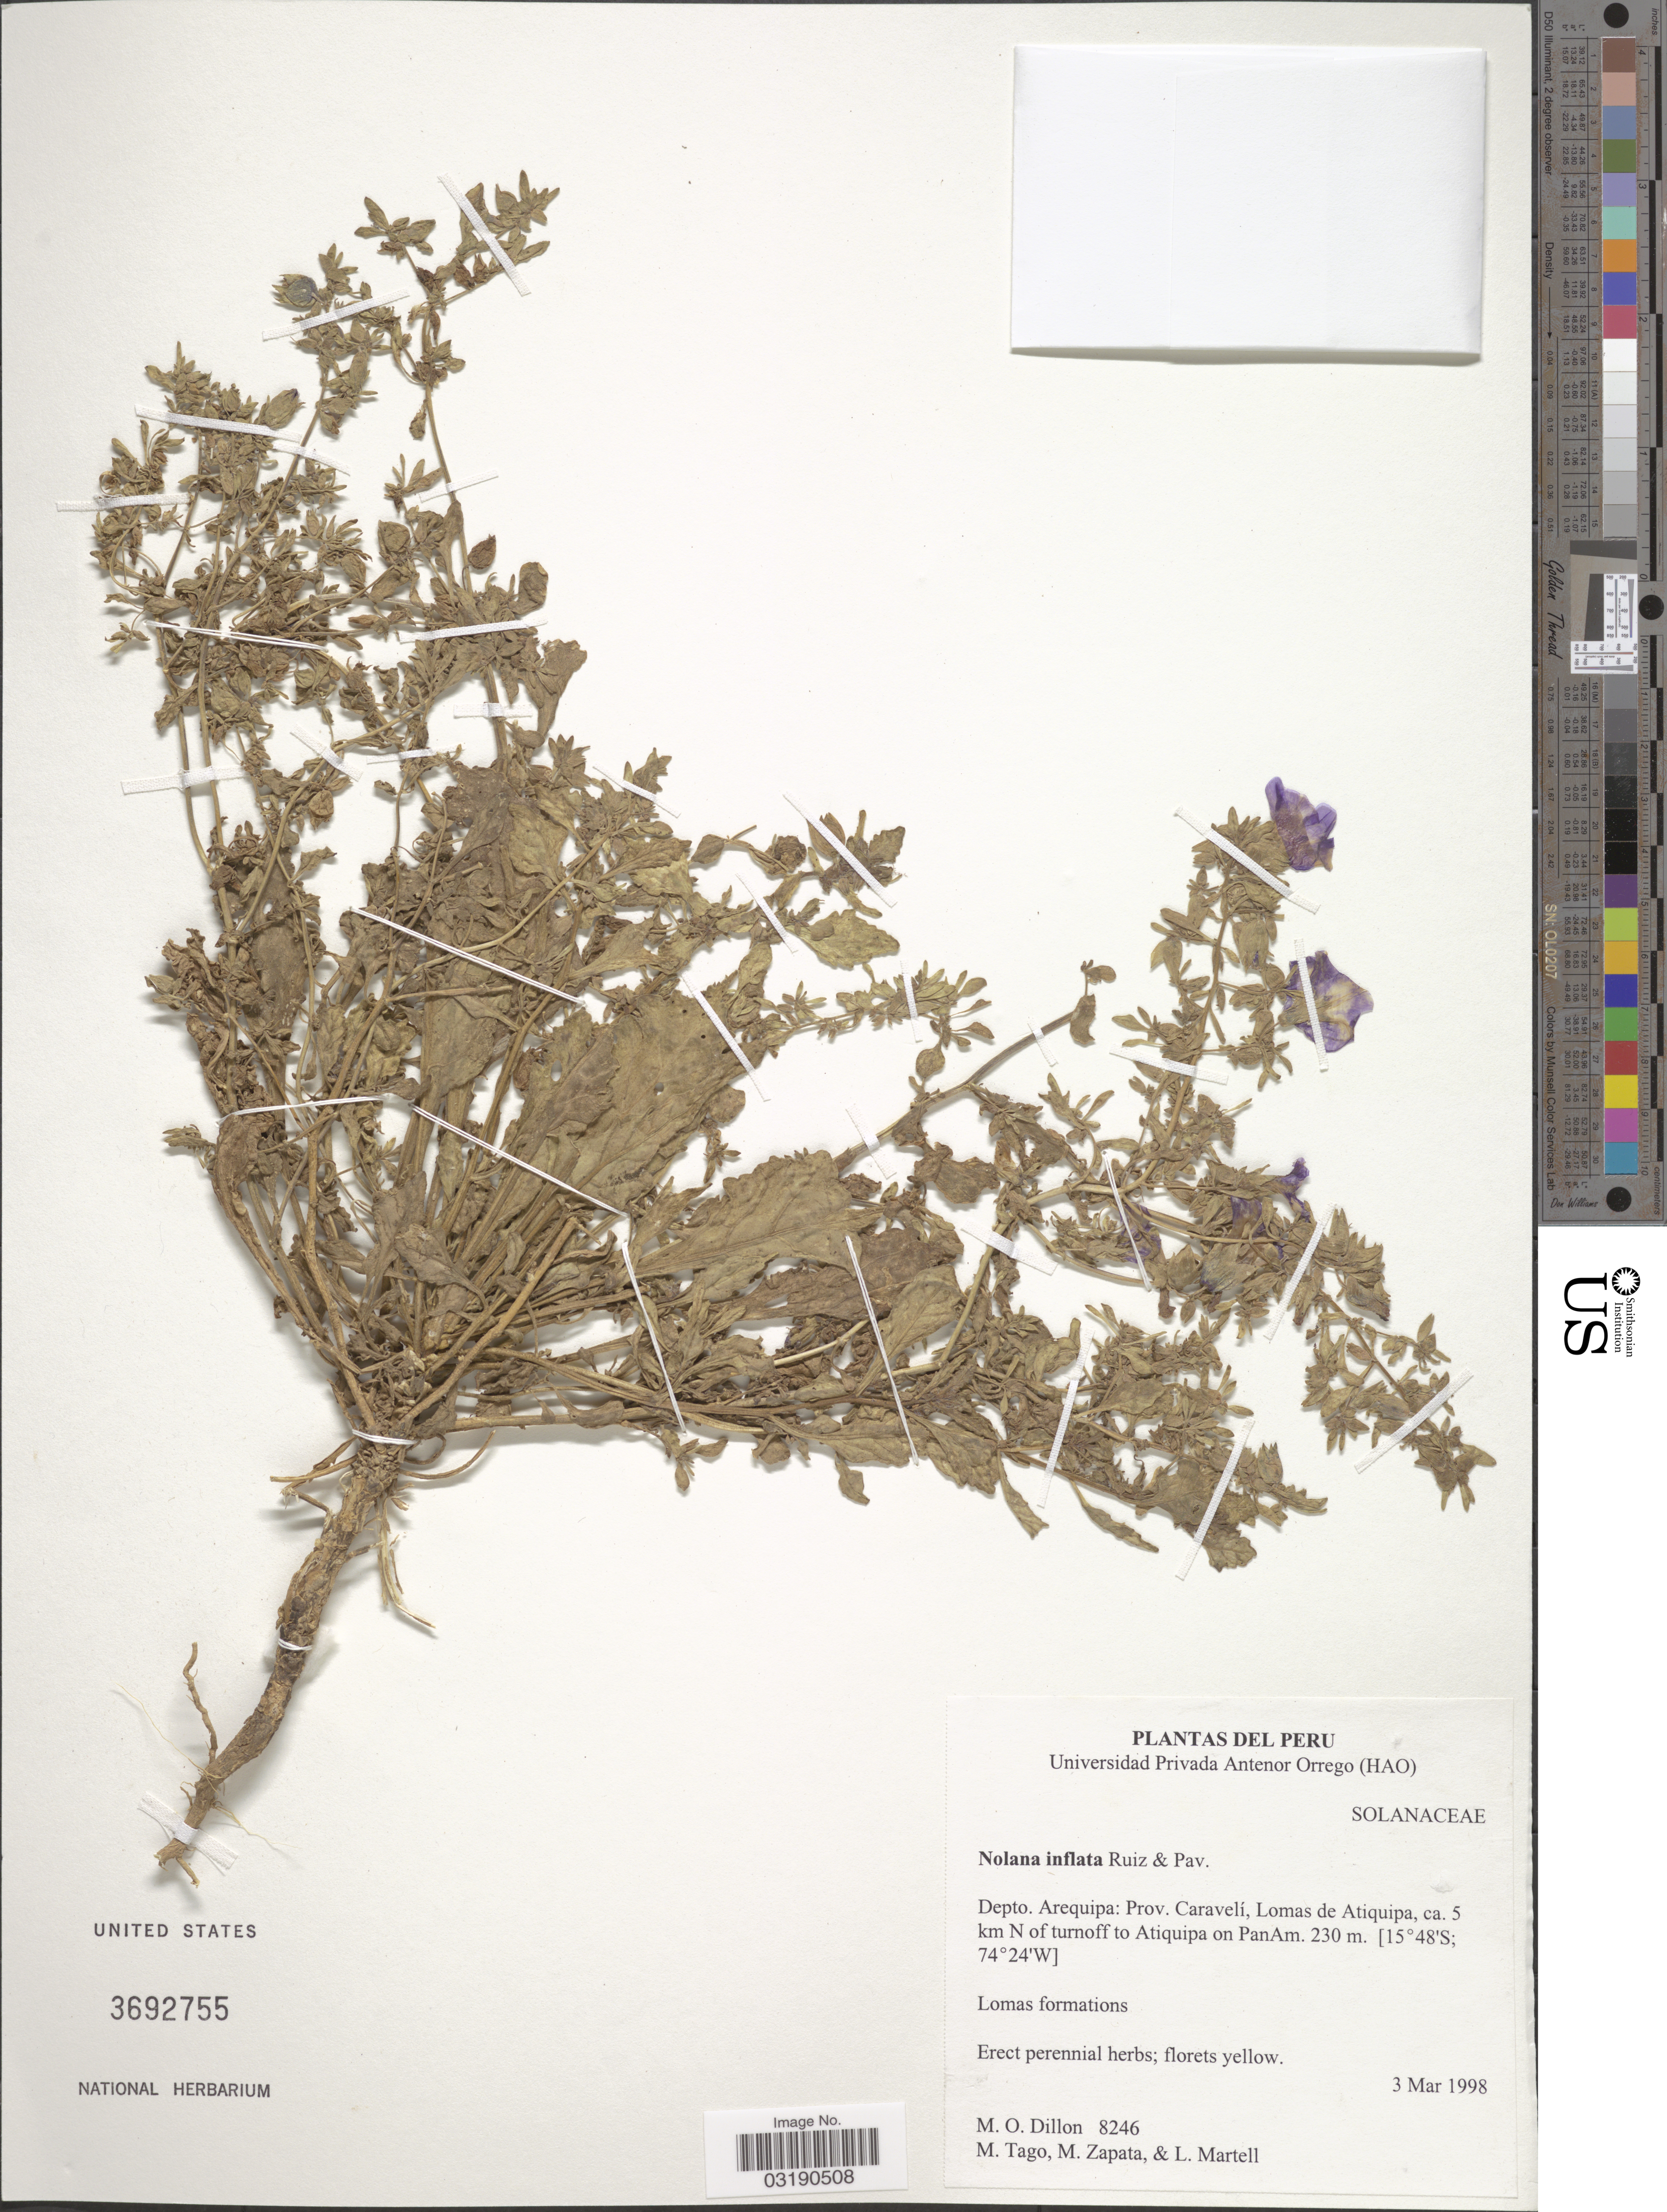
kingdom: Plantae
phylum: Tracheophyta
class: Magnoliopsida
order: Solanales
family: Solanaceae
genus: Nolana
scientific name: Nolana inflata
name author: (Pav.) Ruiz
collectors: M. O. Dillon, M. Zapata, M. Tago & L. Martell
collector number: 8246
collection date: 1998-03-03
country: Peru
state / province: Arequipa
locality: Depto. Arequipa: Prov. Caravelí, Lomas de Atiquipa, ca. 5 km N to Atiquipa on PanAm.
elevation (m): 230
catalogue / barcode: US 3692755